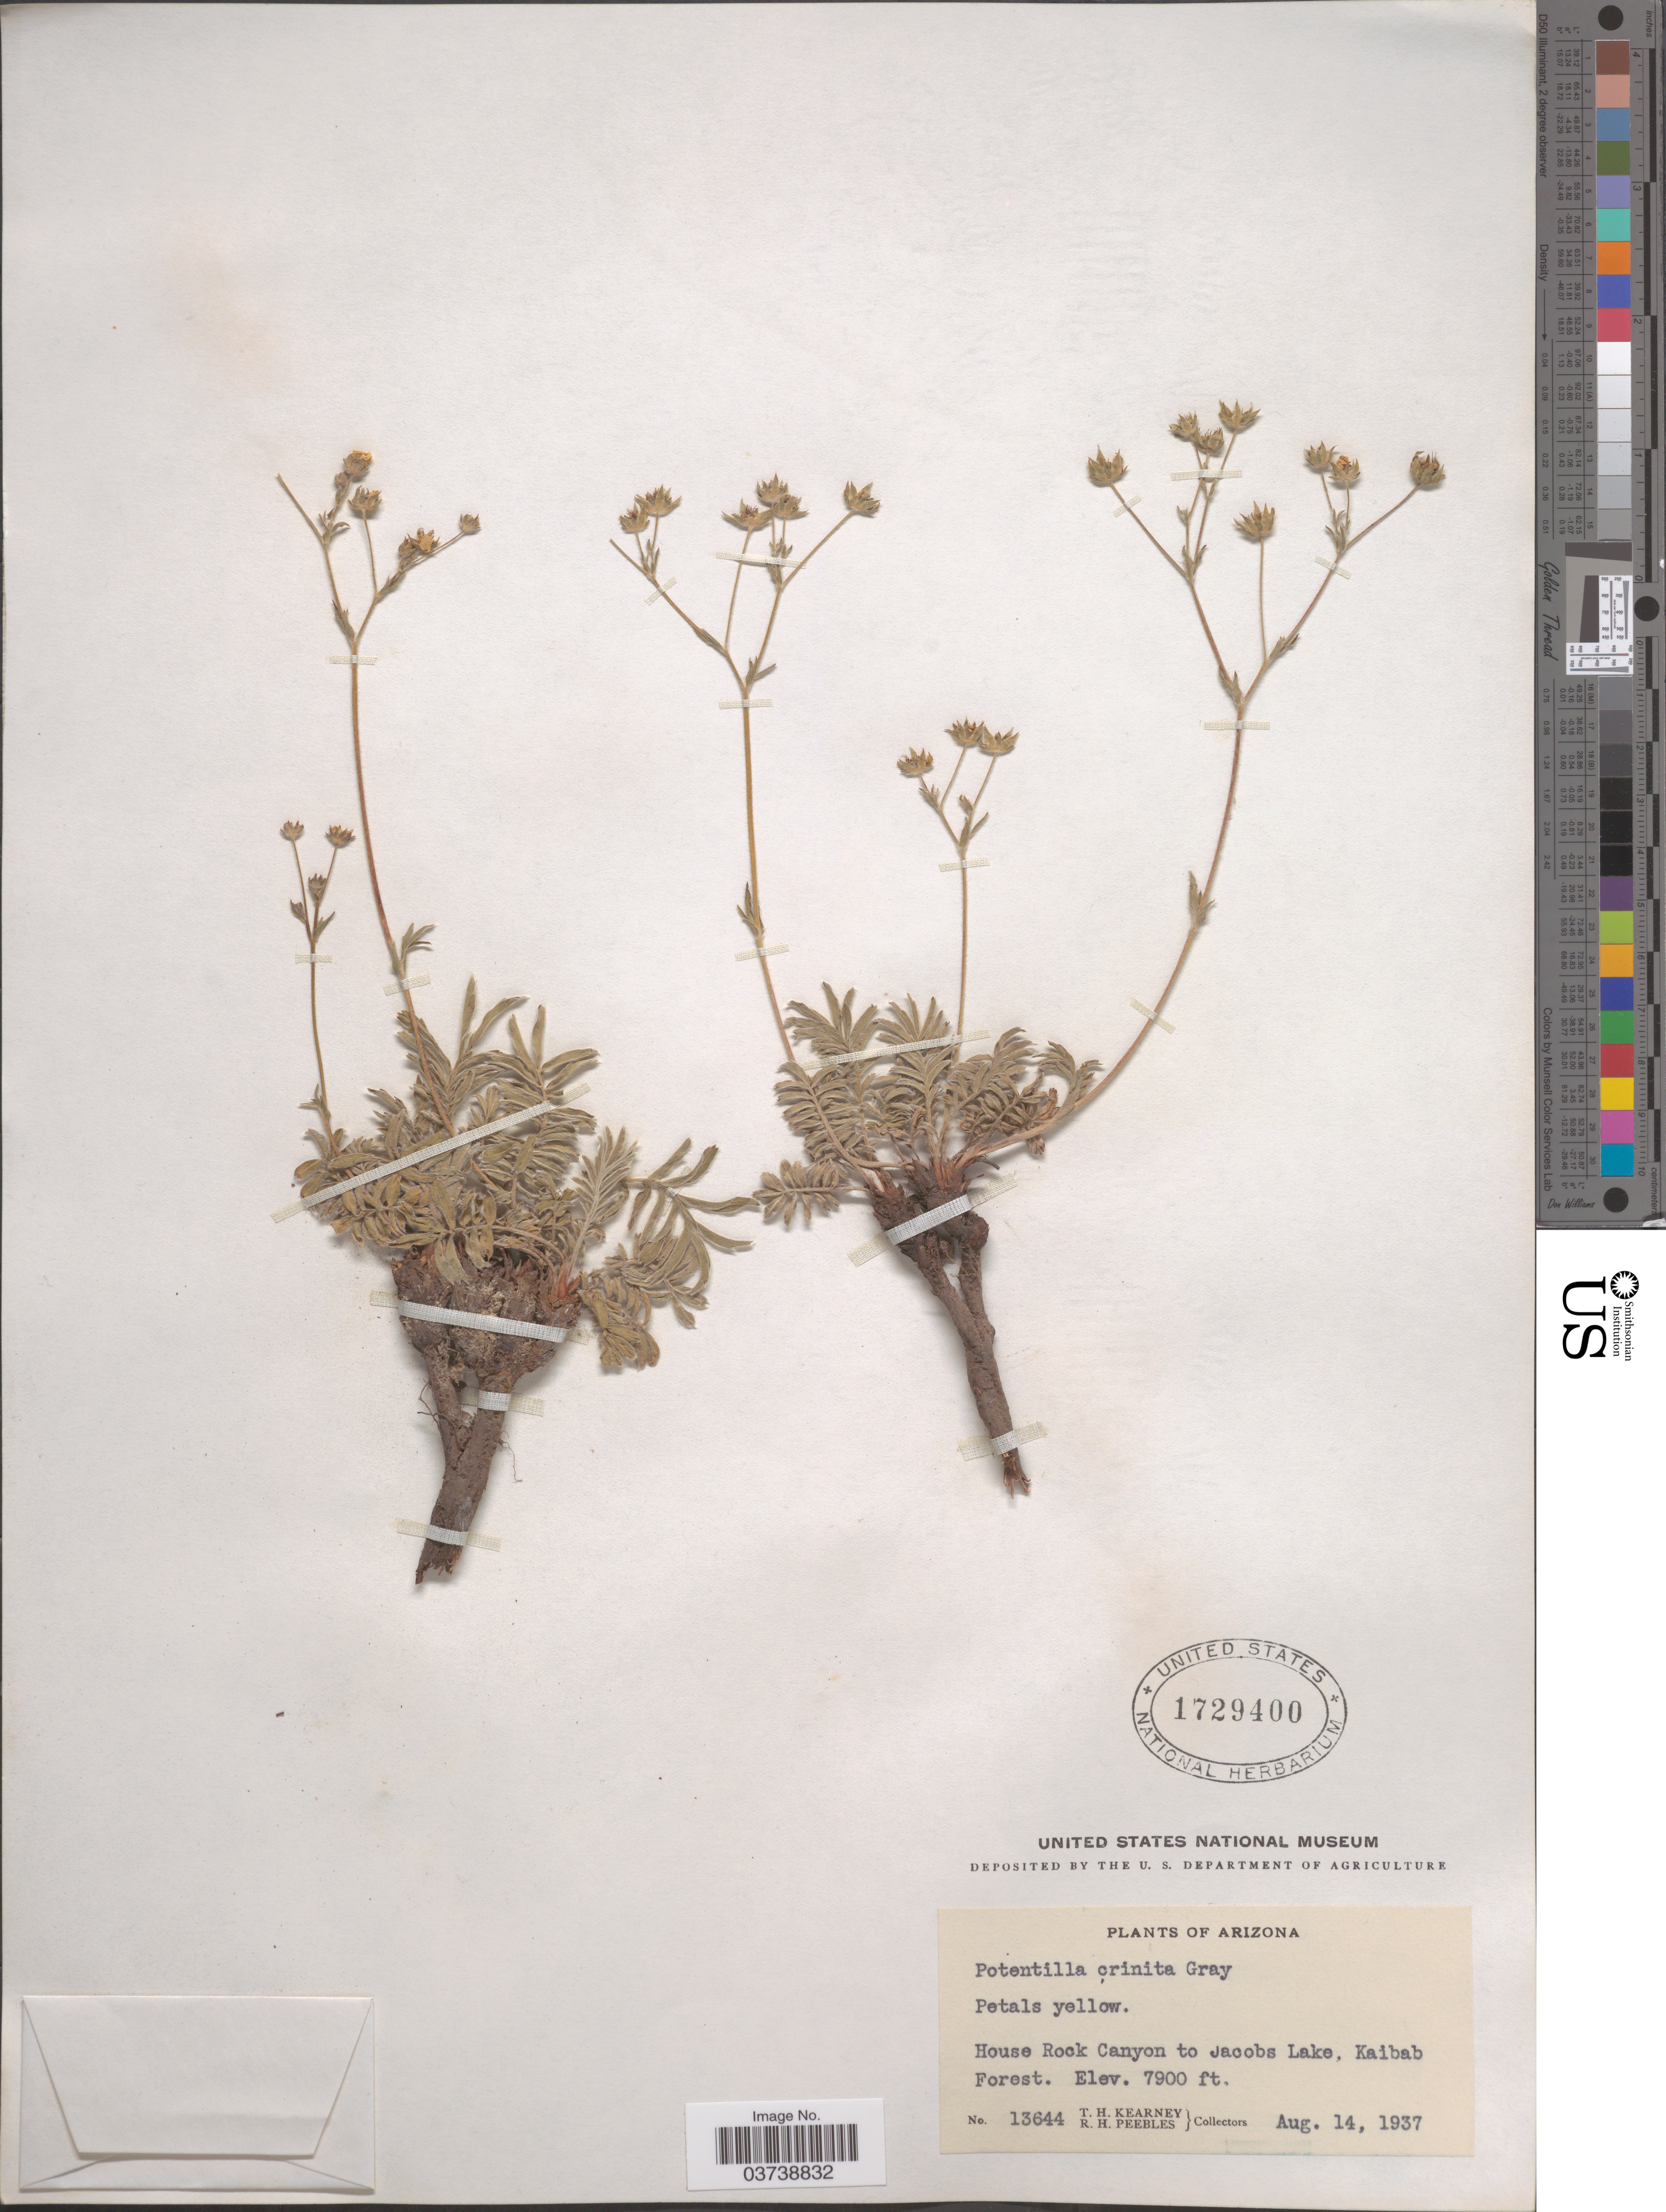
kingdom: Plantae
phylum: Tracheophyta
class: Magnoliopsida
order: Rosales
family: Rosaceae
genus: Potentilla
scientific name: Potentilla crinita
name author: A. Gray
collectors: T. H. Kearney & R. H. Peebles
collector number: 13644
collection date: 1937-08-14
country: United States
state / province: Arizona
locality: House Rock Canyon to Jacobs Lake, Kaibab Forest.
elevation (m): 2408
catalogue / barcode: US 1729400